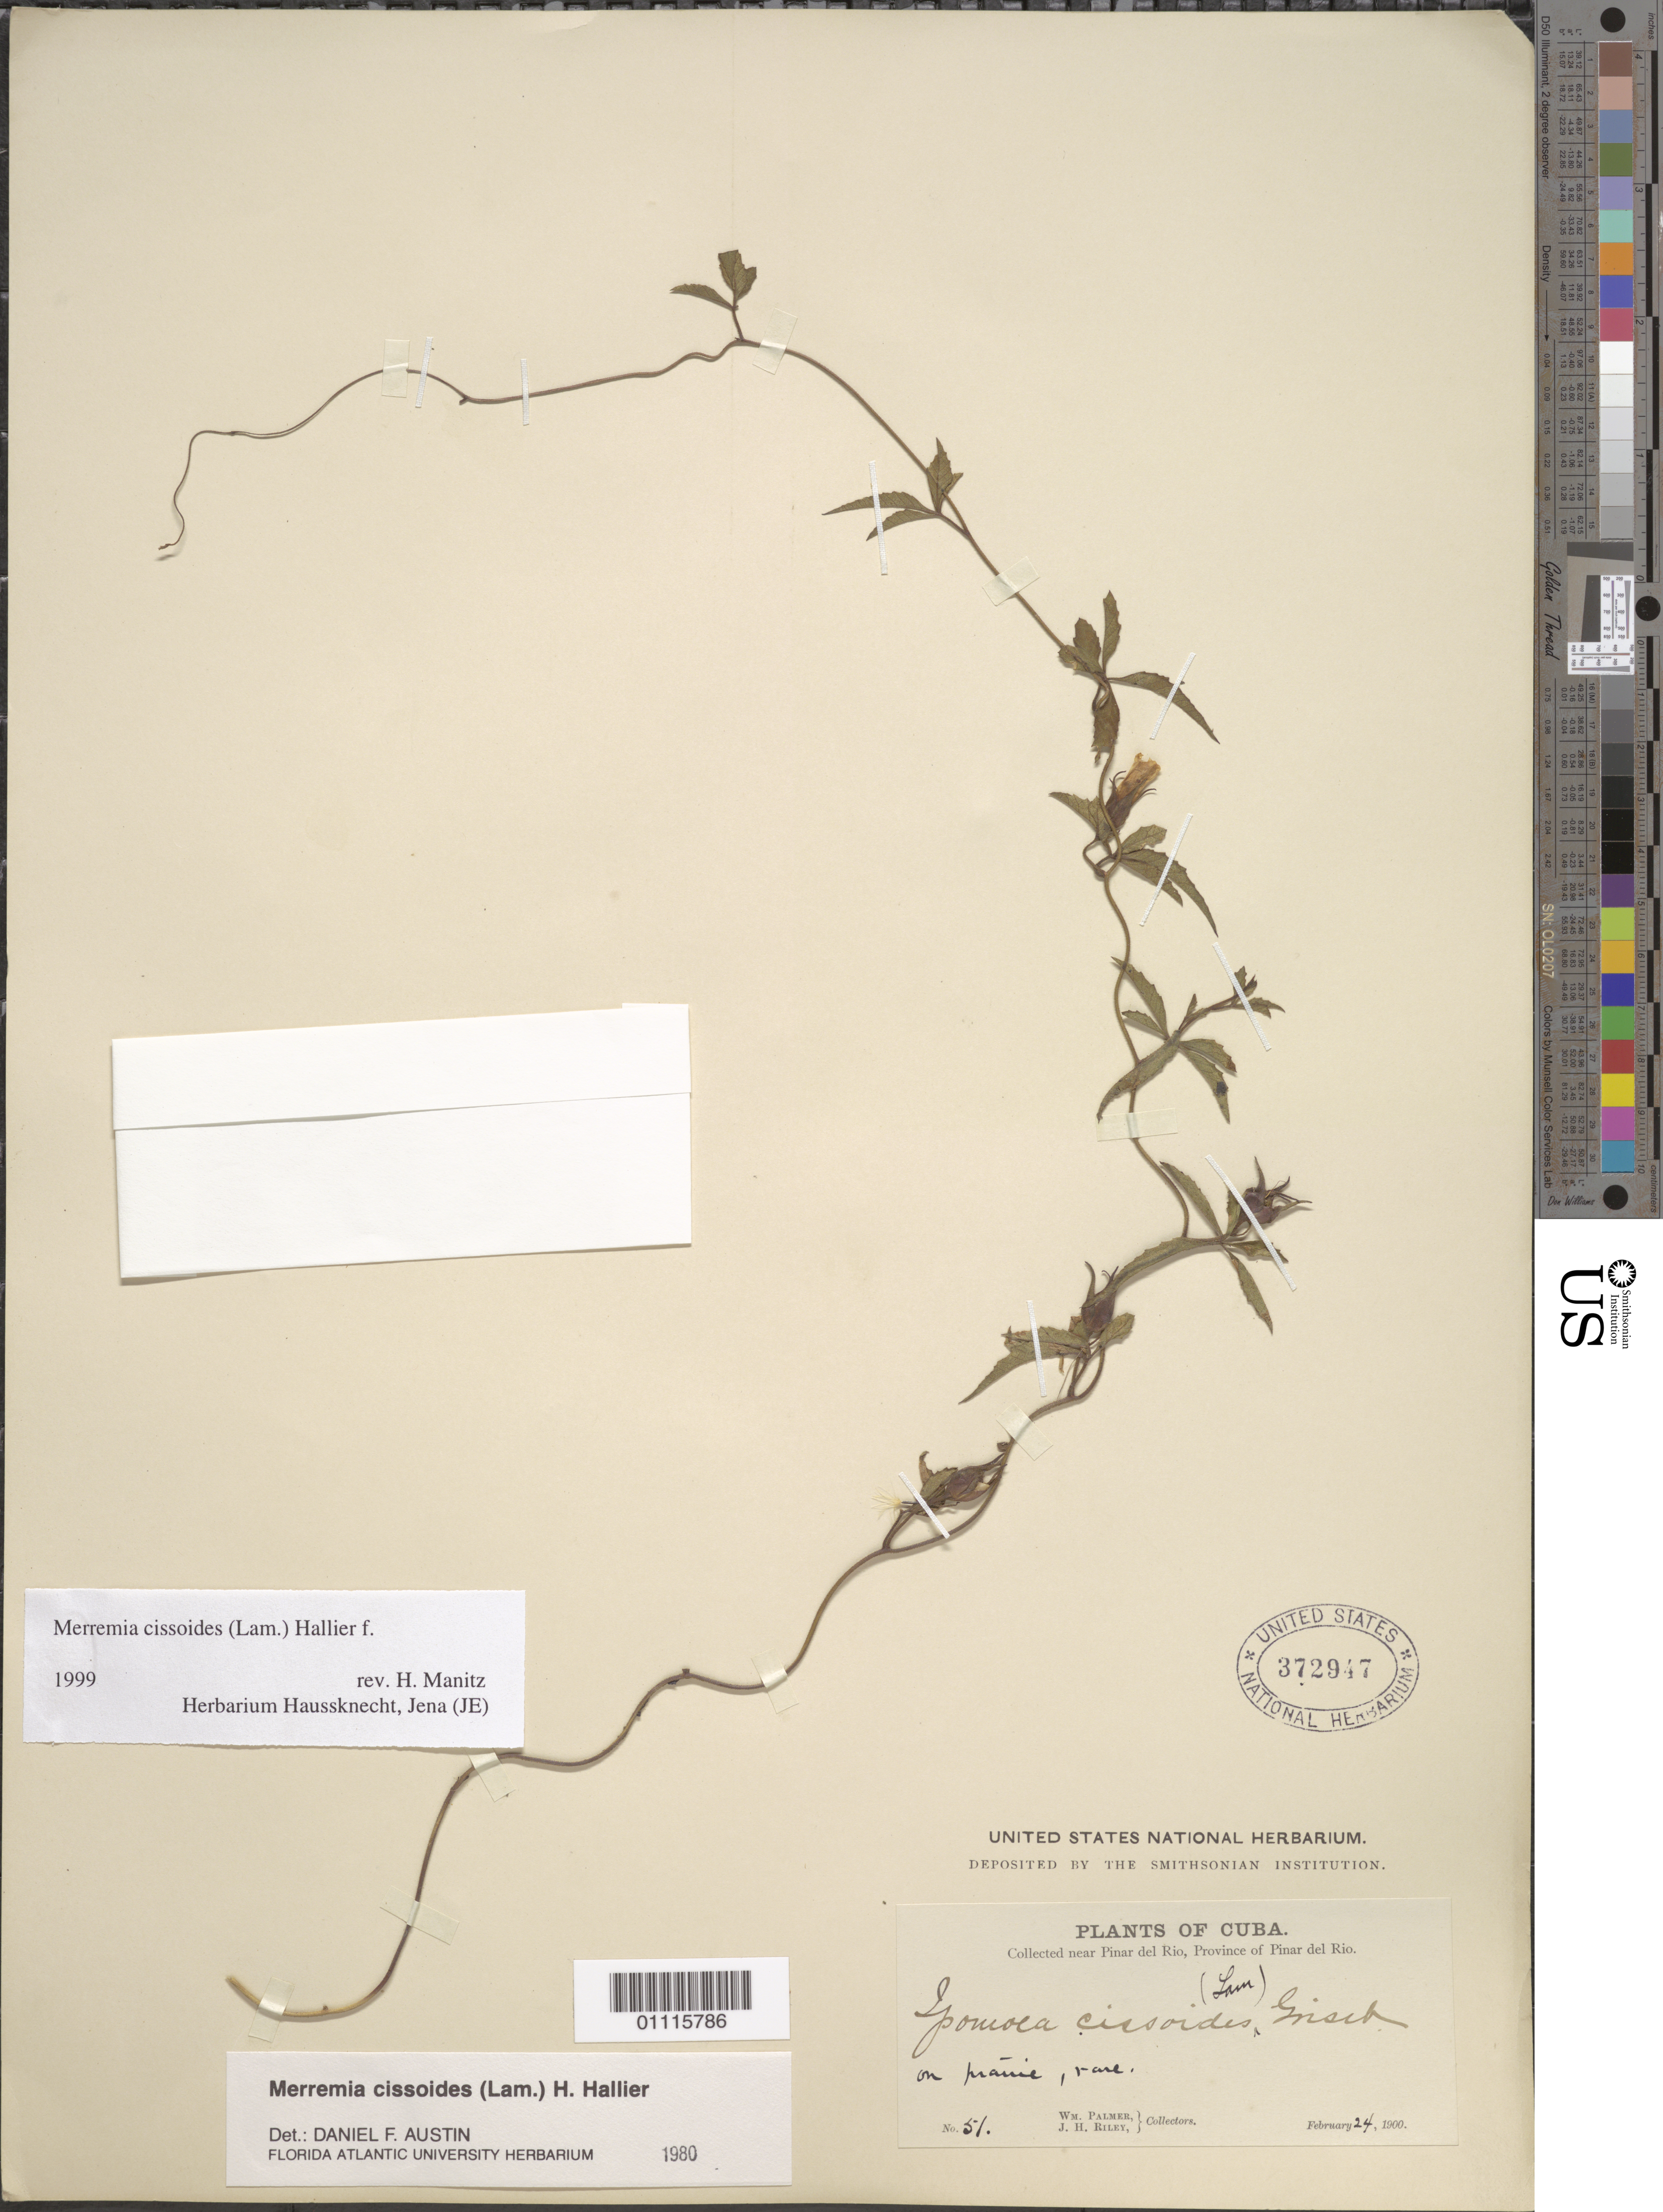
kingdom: Plantae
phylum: Tracheophyta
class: Magnoliopsida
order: Solanales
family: Convolvulaceae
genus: Distimake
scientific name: Distimake cissoides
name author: (Lam.) A. R. Simões & Staples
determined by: Strong, Mark T., (BOT), Smithsonian Institution - National Museum of Natural History (UNITED STATES)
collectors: W. Palmer & J. H. Riley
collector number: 51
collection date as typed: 24 Feb 1900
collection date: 1900-02-24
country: Cuba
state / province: Pinar del Rio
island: Cuba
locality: Collected near Pinar del Rio On prairie.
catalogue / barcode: US 372947